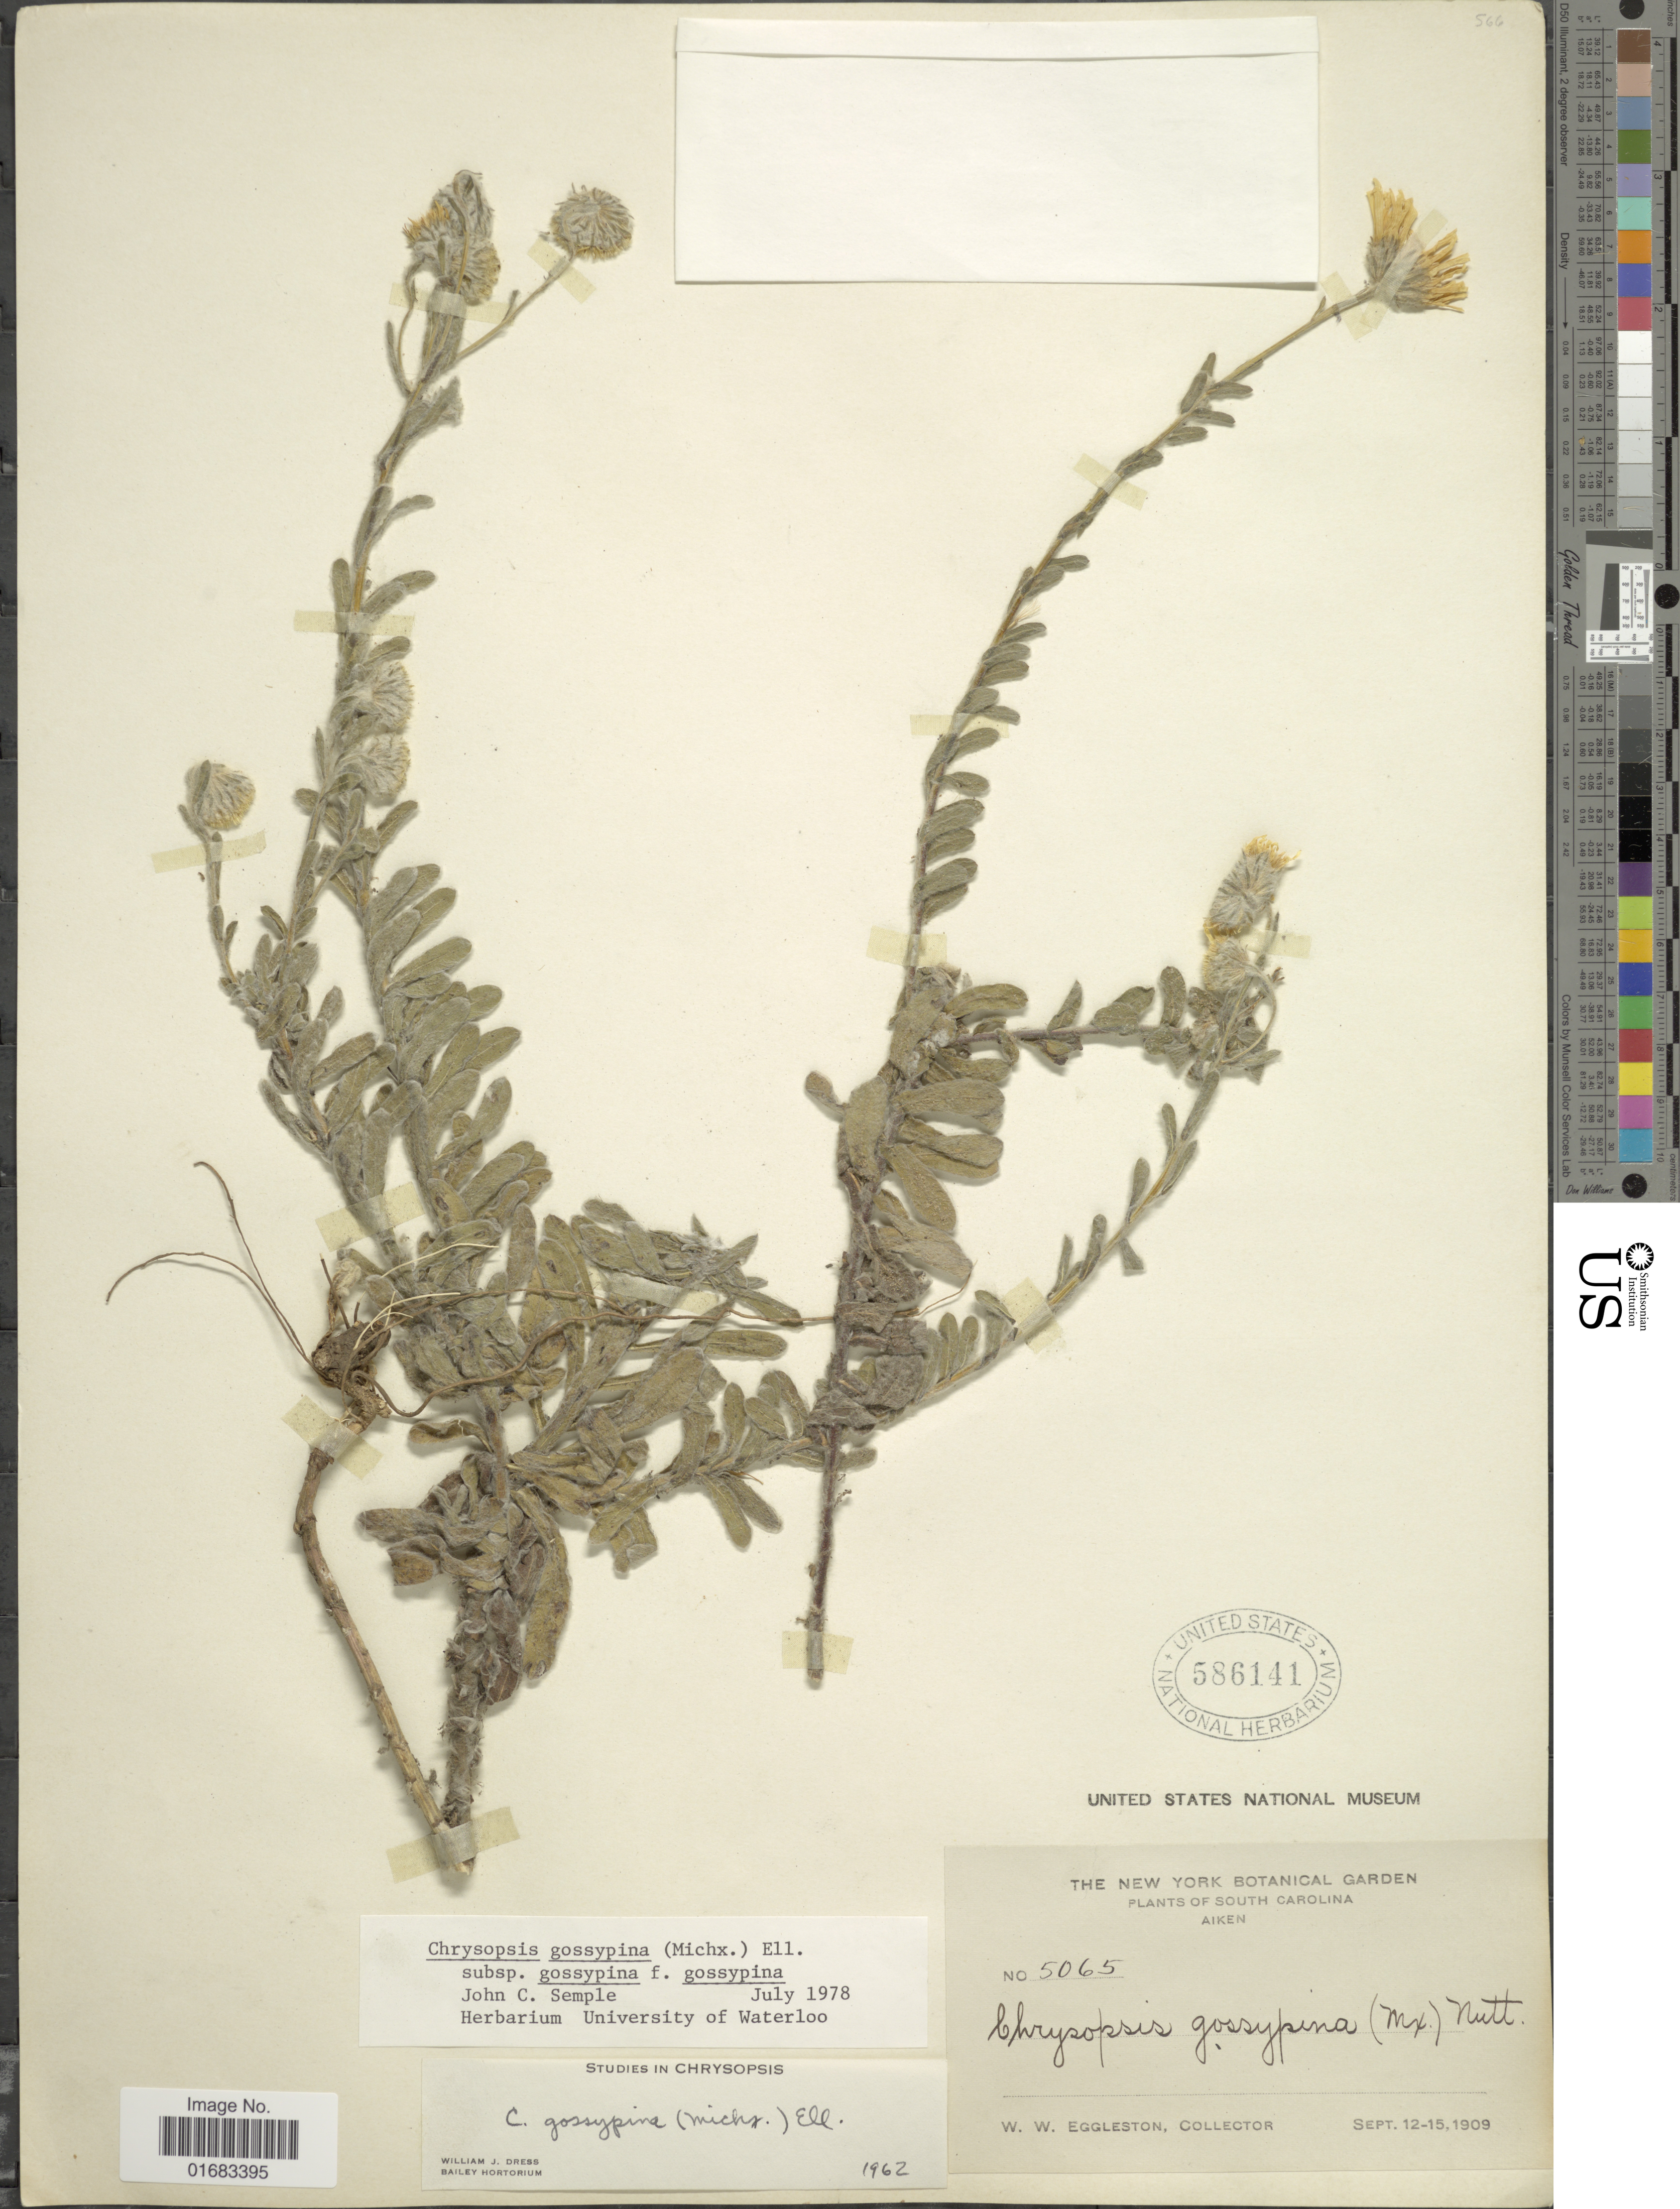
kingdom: Plantae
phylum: Tracheophyta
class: Magnoliopsida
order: Asterales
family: Asteraceae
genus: Chrysopsis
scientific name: Chrysopsis gossypina f. gossypina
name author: (Michx.) Elliott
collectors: W. W. Eggleston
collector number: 5065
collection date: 1909-09-12/1909-09-15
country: United States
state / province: South Carolina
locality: South Carolina, Aiken.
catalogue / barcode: US 586141